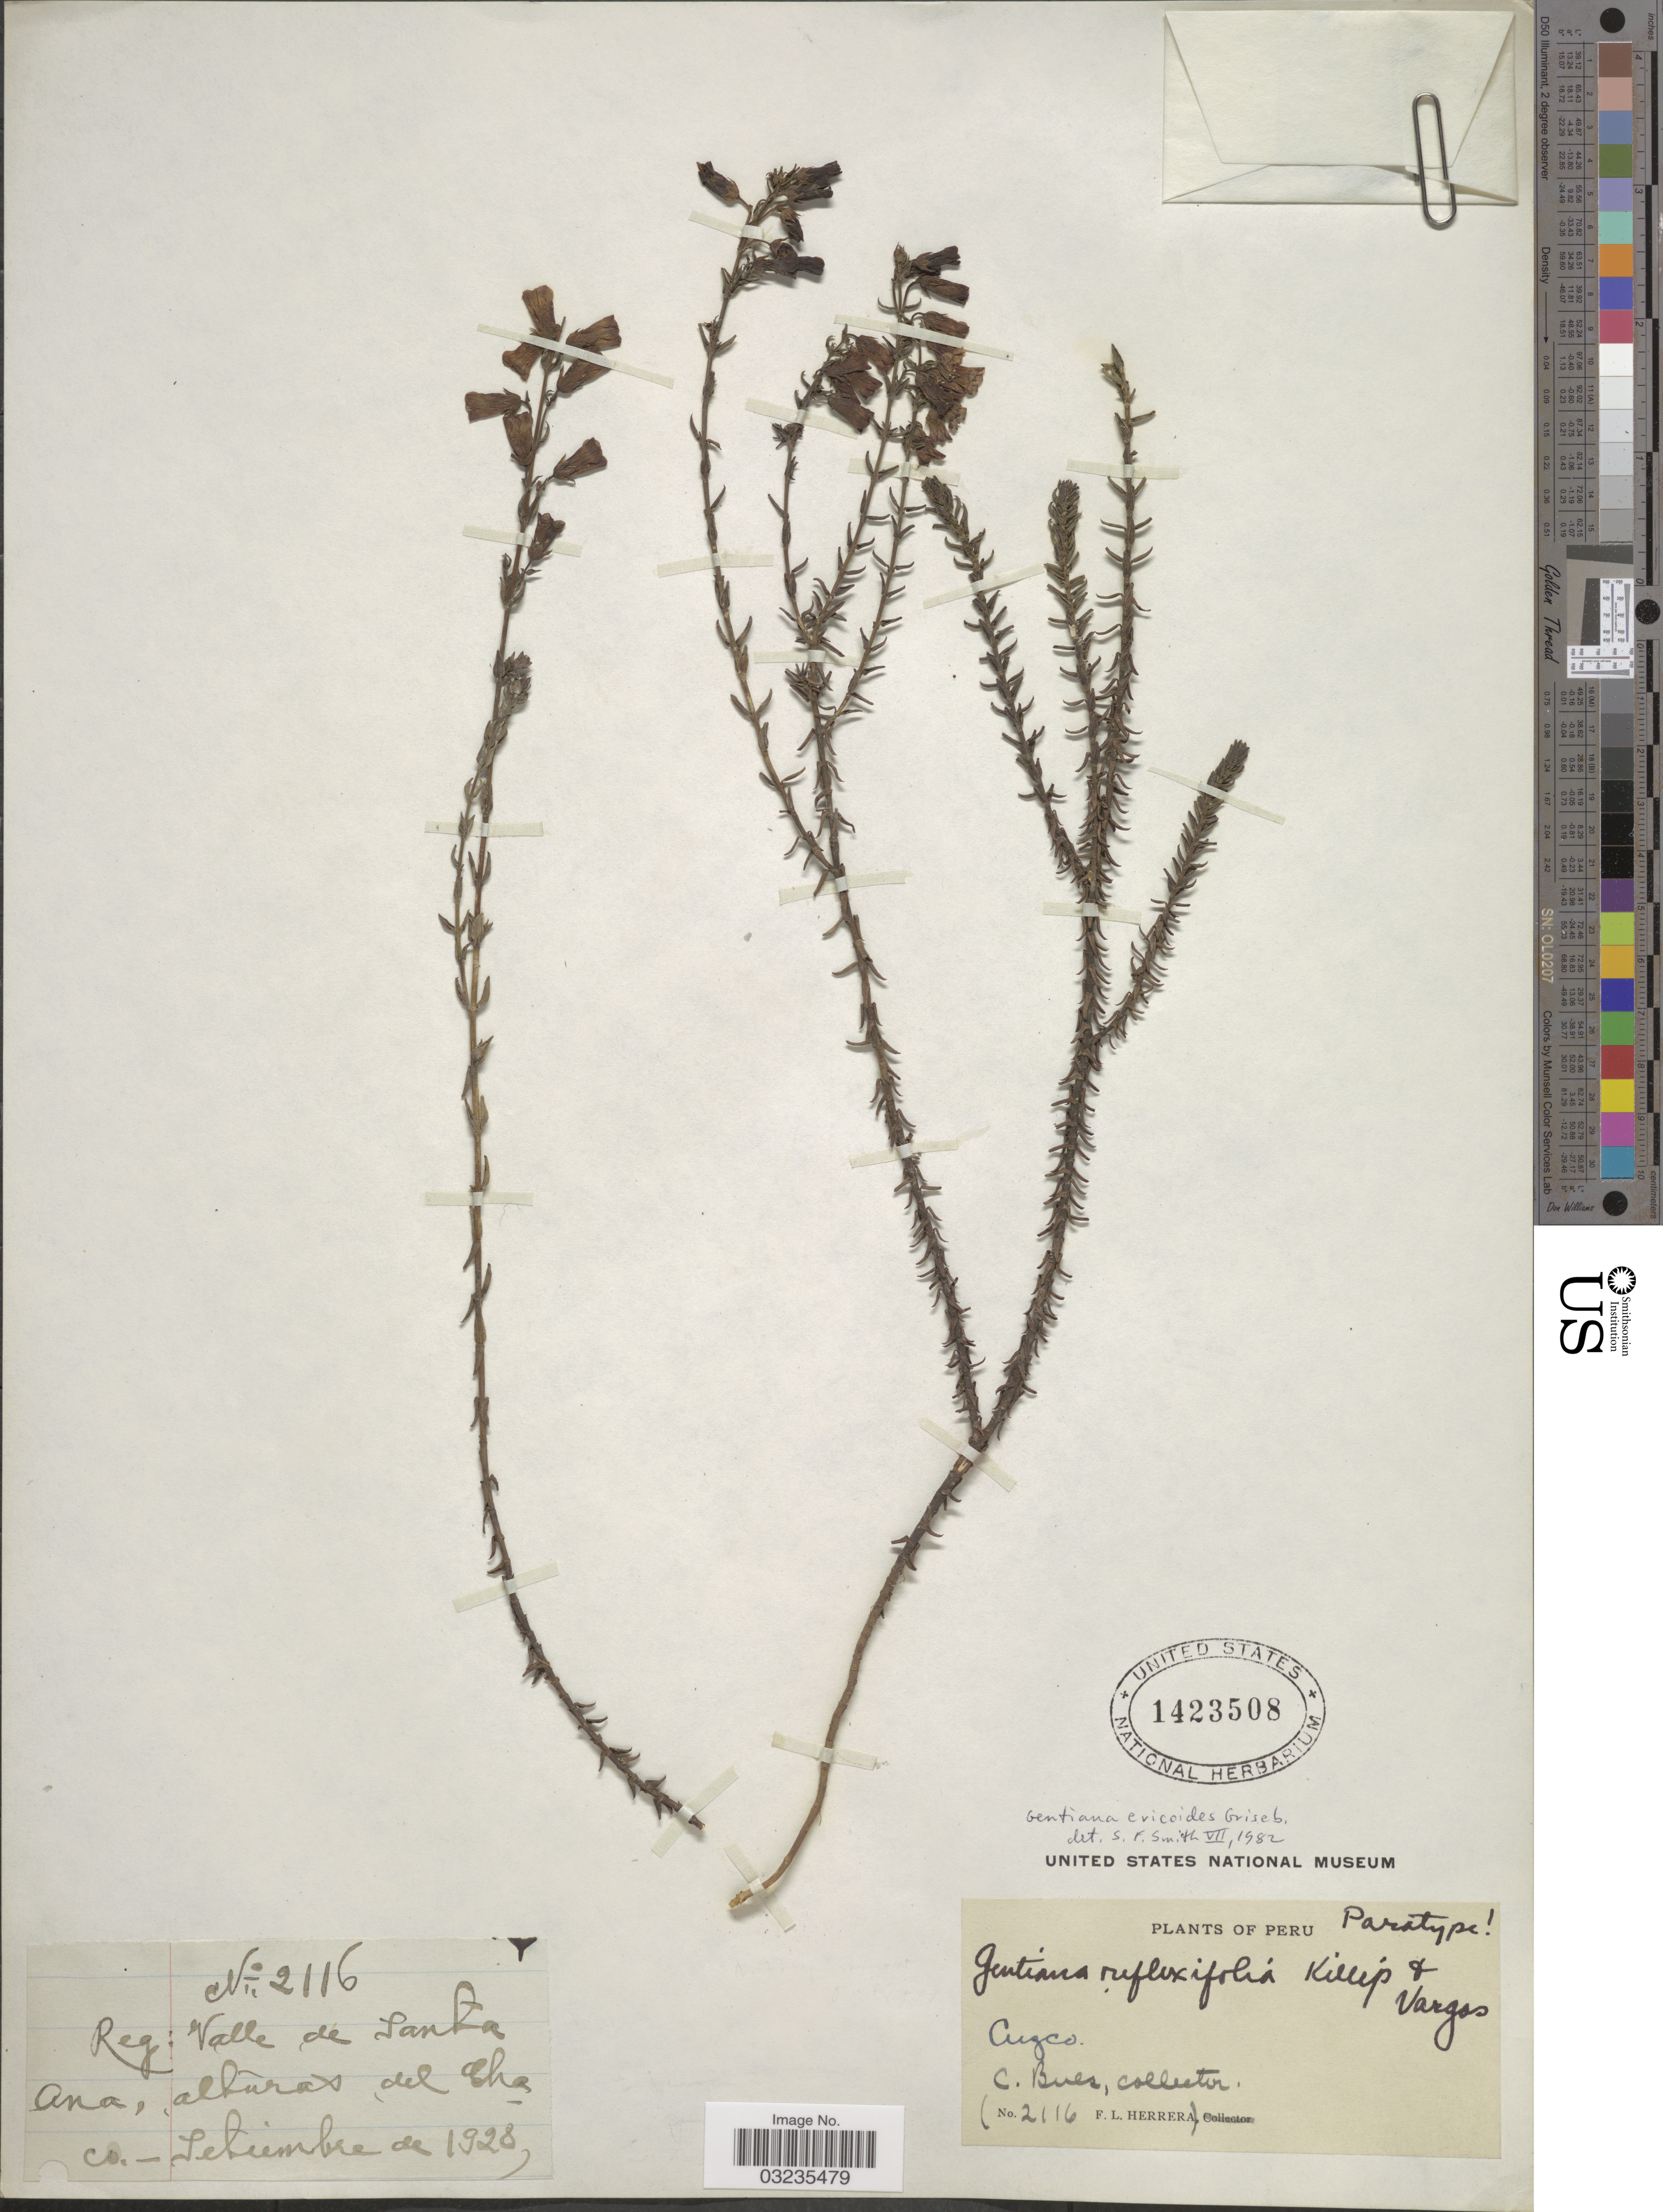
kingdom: Plantae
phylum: Tracheophyta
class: Magnoliopsida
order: Gentianales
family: Gentianaceae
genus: Gentiana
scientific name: Gentiana ericoides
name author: Griseb.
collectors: C. Bues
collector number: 2116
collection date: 1928-09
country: Peru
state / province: Cusco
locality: Cuzco. Reg: Valle de Santa Ana, alturas del Chaco.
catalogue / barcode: US 1423508